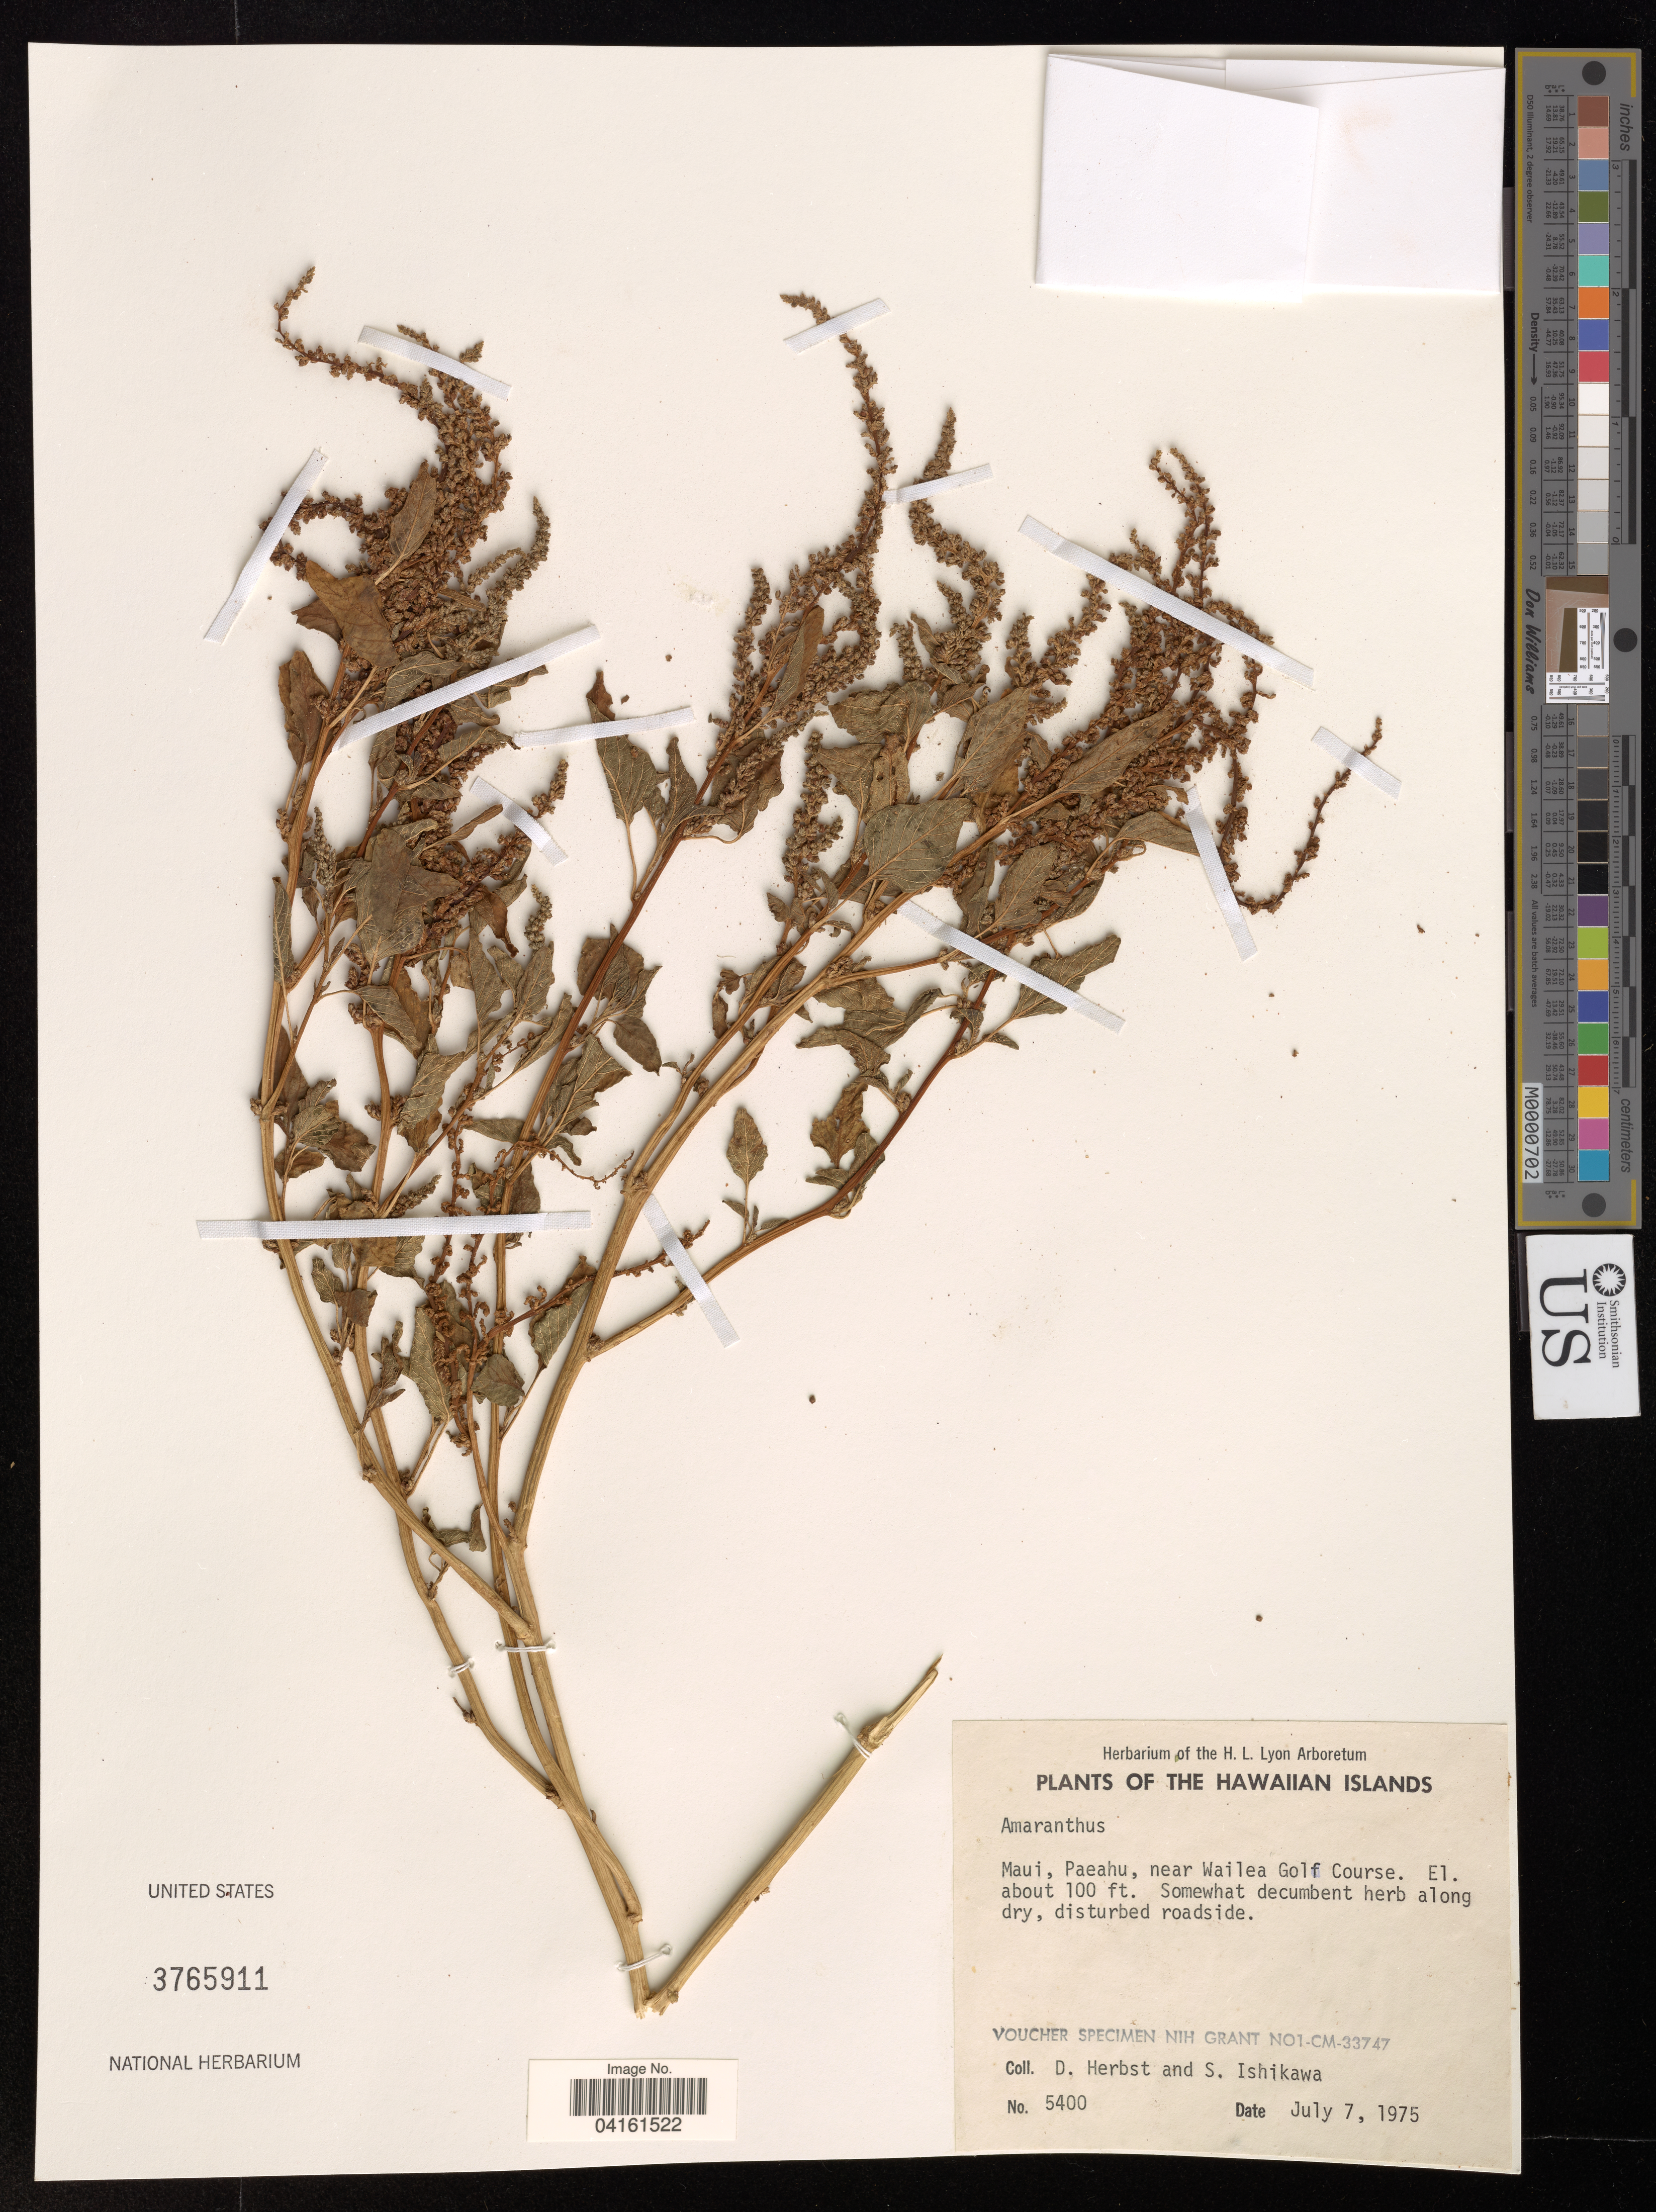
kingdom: Plantae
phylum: Tracheophyta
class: Magnoliopsida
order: Caryophyllales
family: Amaranthaceae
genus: Amaranthus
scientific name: Amaranthus viridis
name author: L.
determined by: Herbst, D. R.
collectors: D. Herbst & S. Ishikawa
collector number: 5400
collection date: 1975-07-07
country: United States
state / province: Hawaii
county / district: Maui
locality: The Hawaiian Islands. Maui, Paeahu, near Wailea Golf Course.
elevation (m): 30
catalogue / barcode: US 3765911